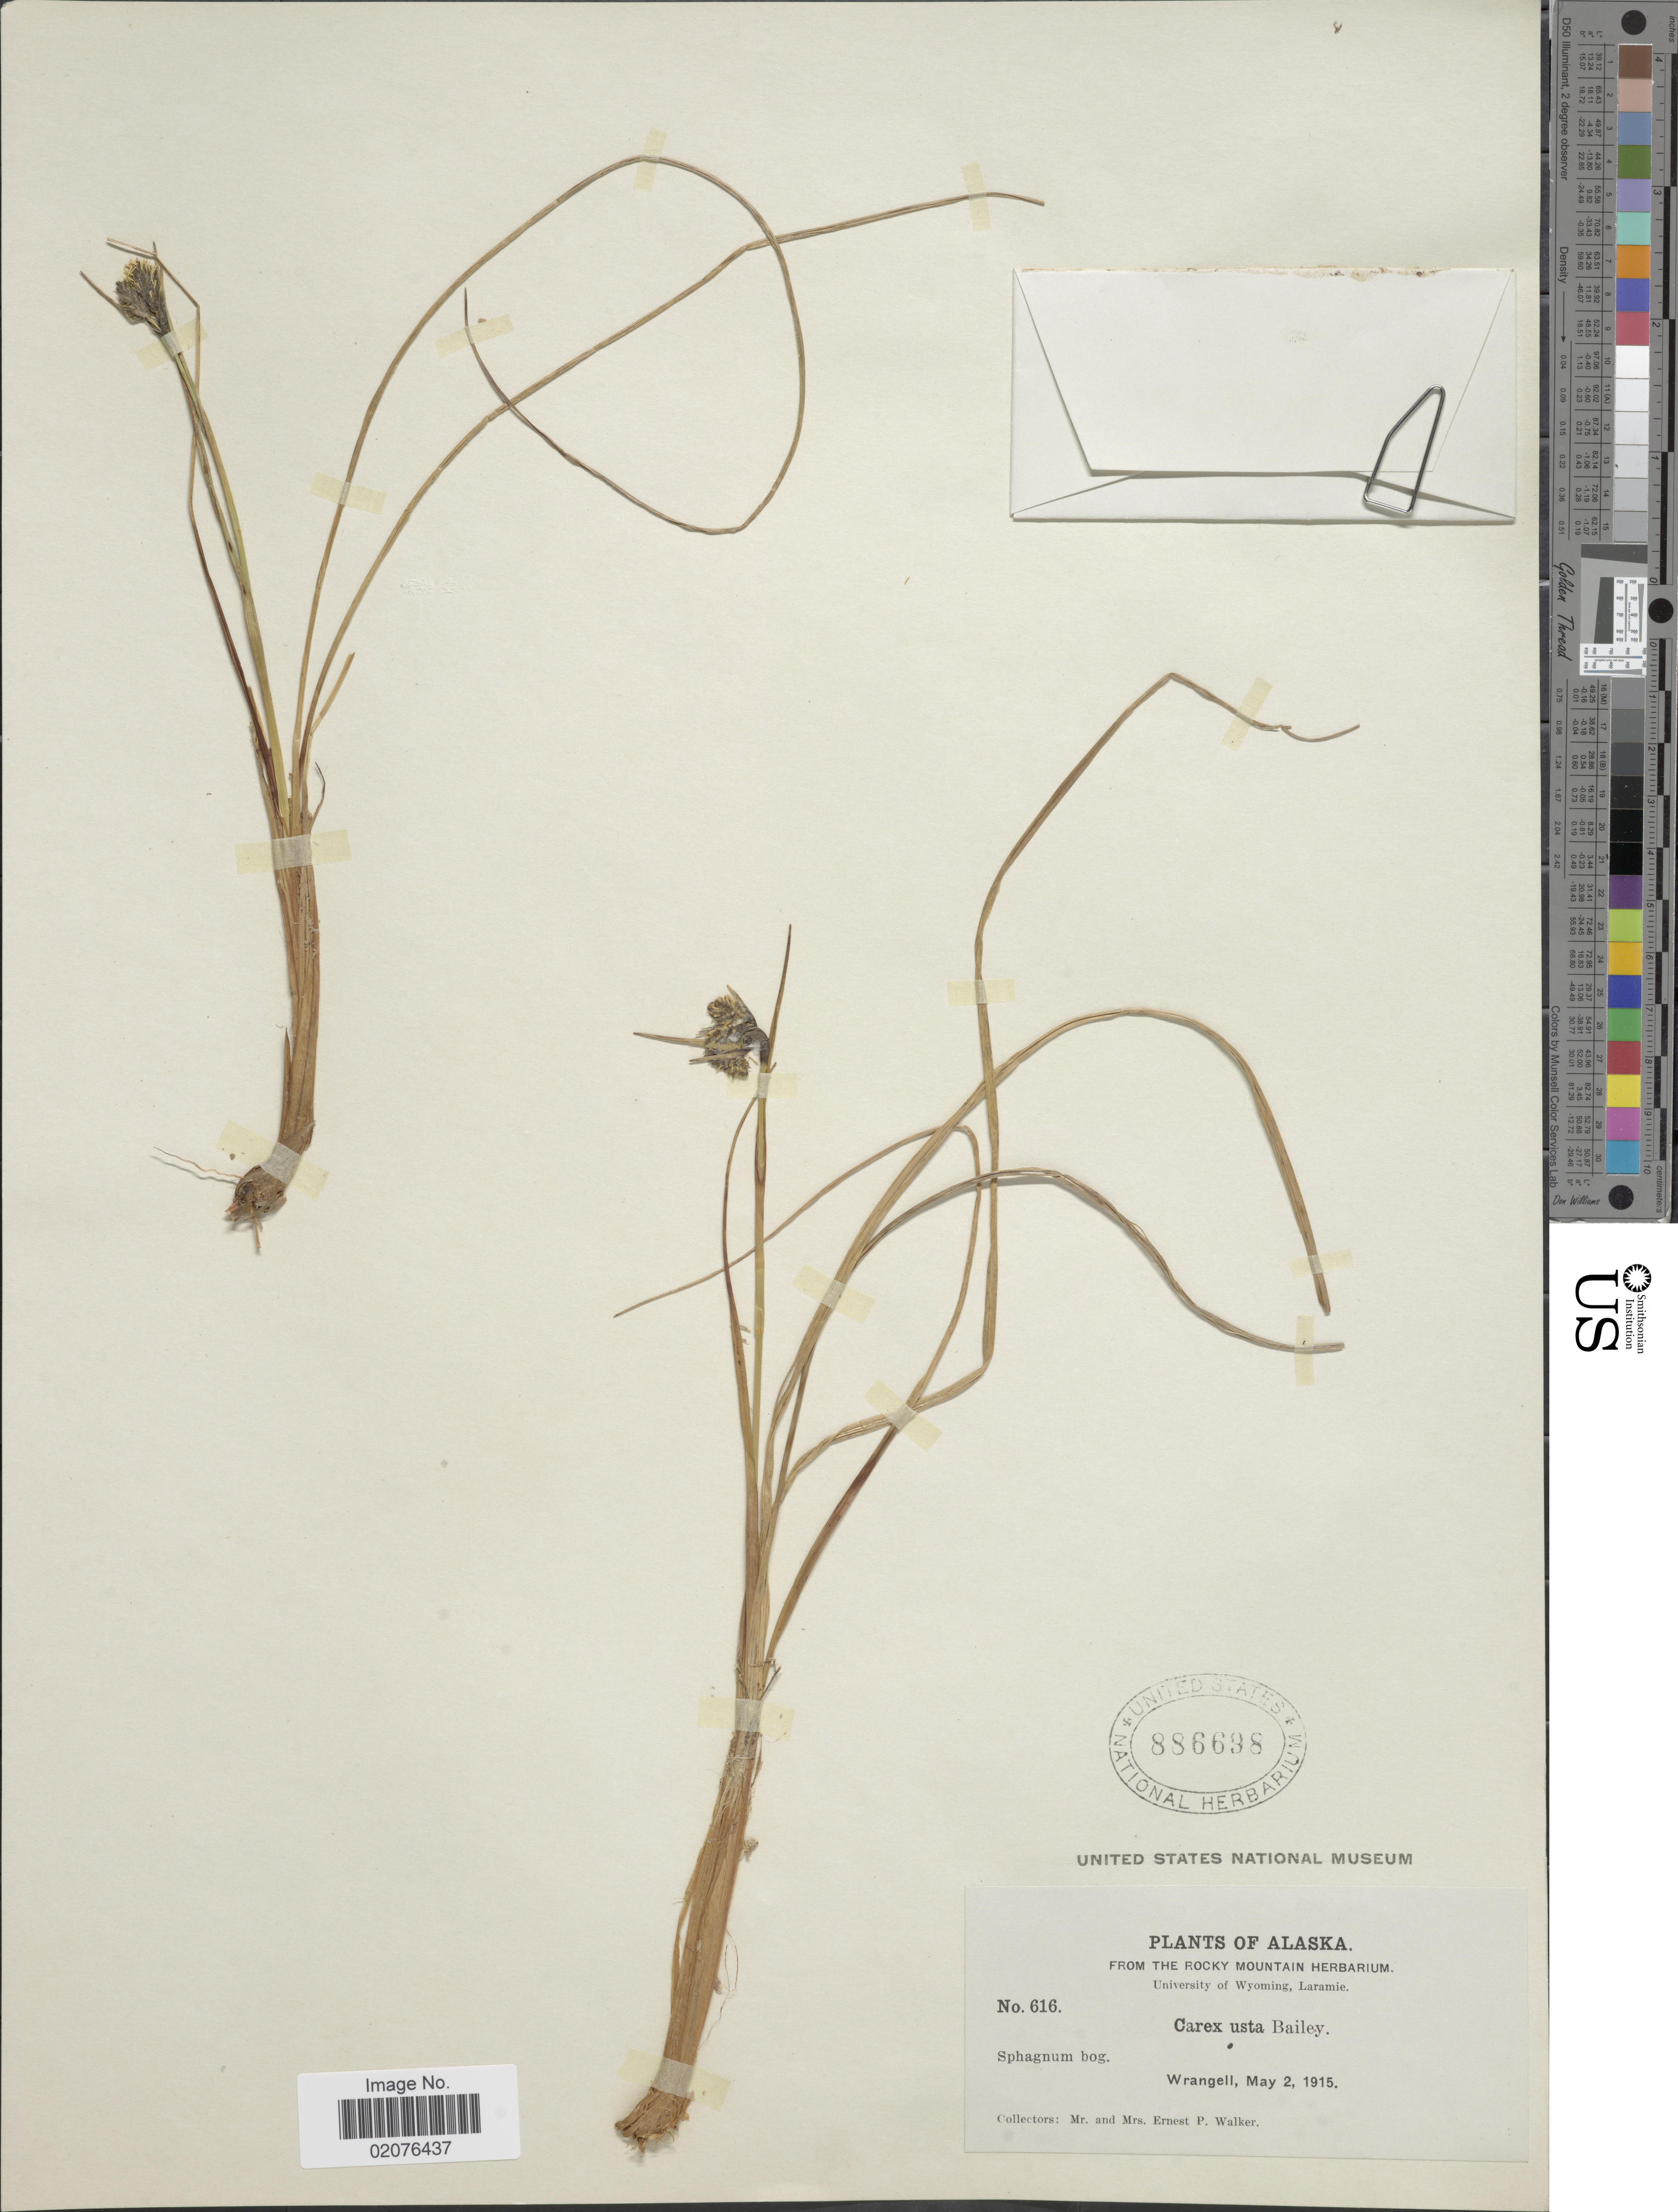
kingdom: Plantae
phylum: Tracheophyta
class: Liliopsida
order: Poales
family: Cyperaceae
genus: Eriophorum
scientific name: Eriophorum angustifolium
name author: Honck.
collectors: E. P. Walker & E. Walker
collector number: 616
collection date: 1915-05-02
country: United States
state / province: Alaska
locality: Wrangell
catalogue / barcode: US 886698